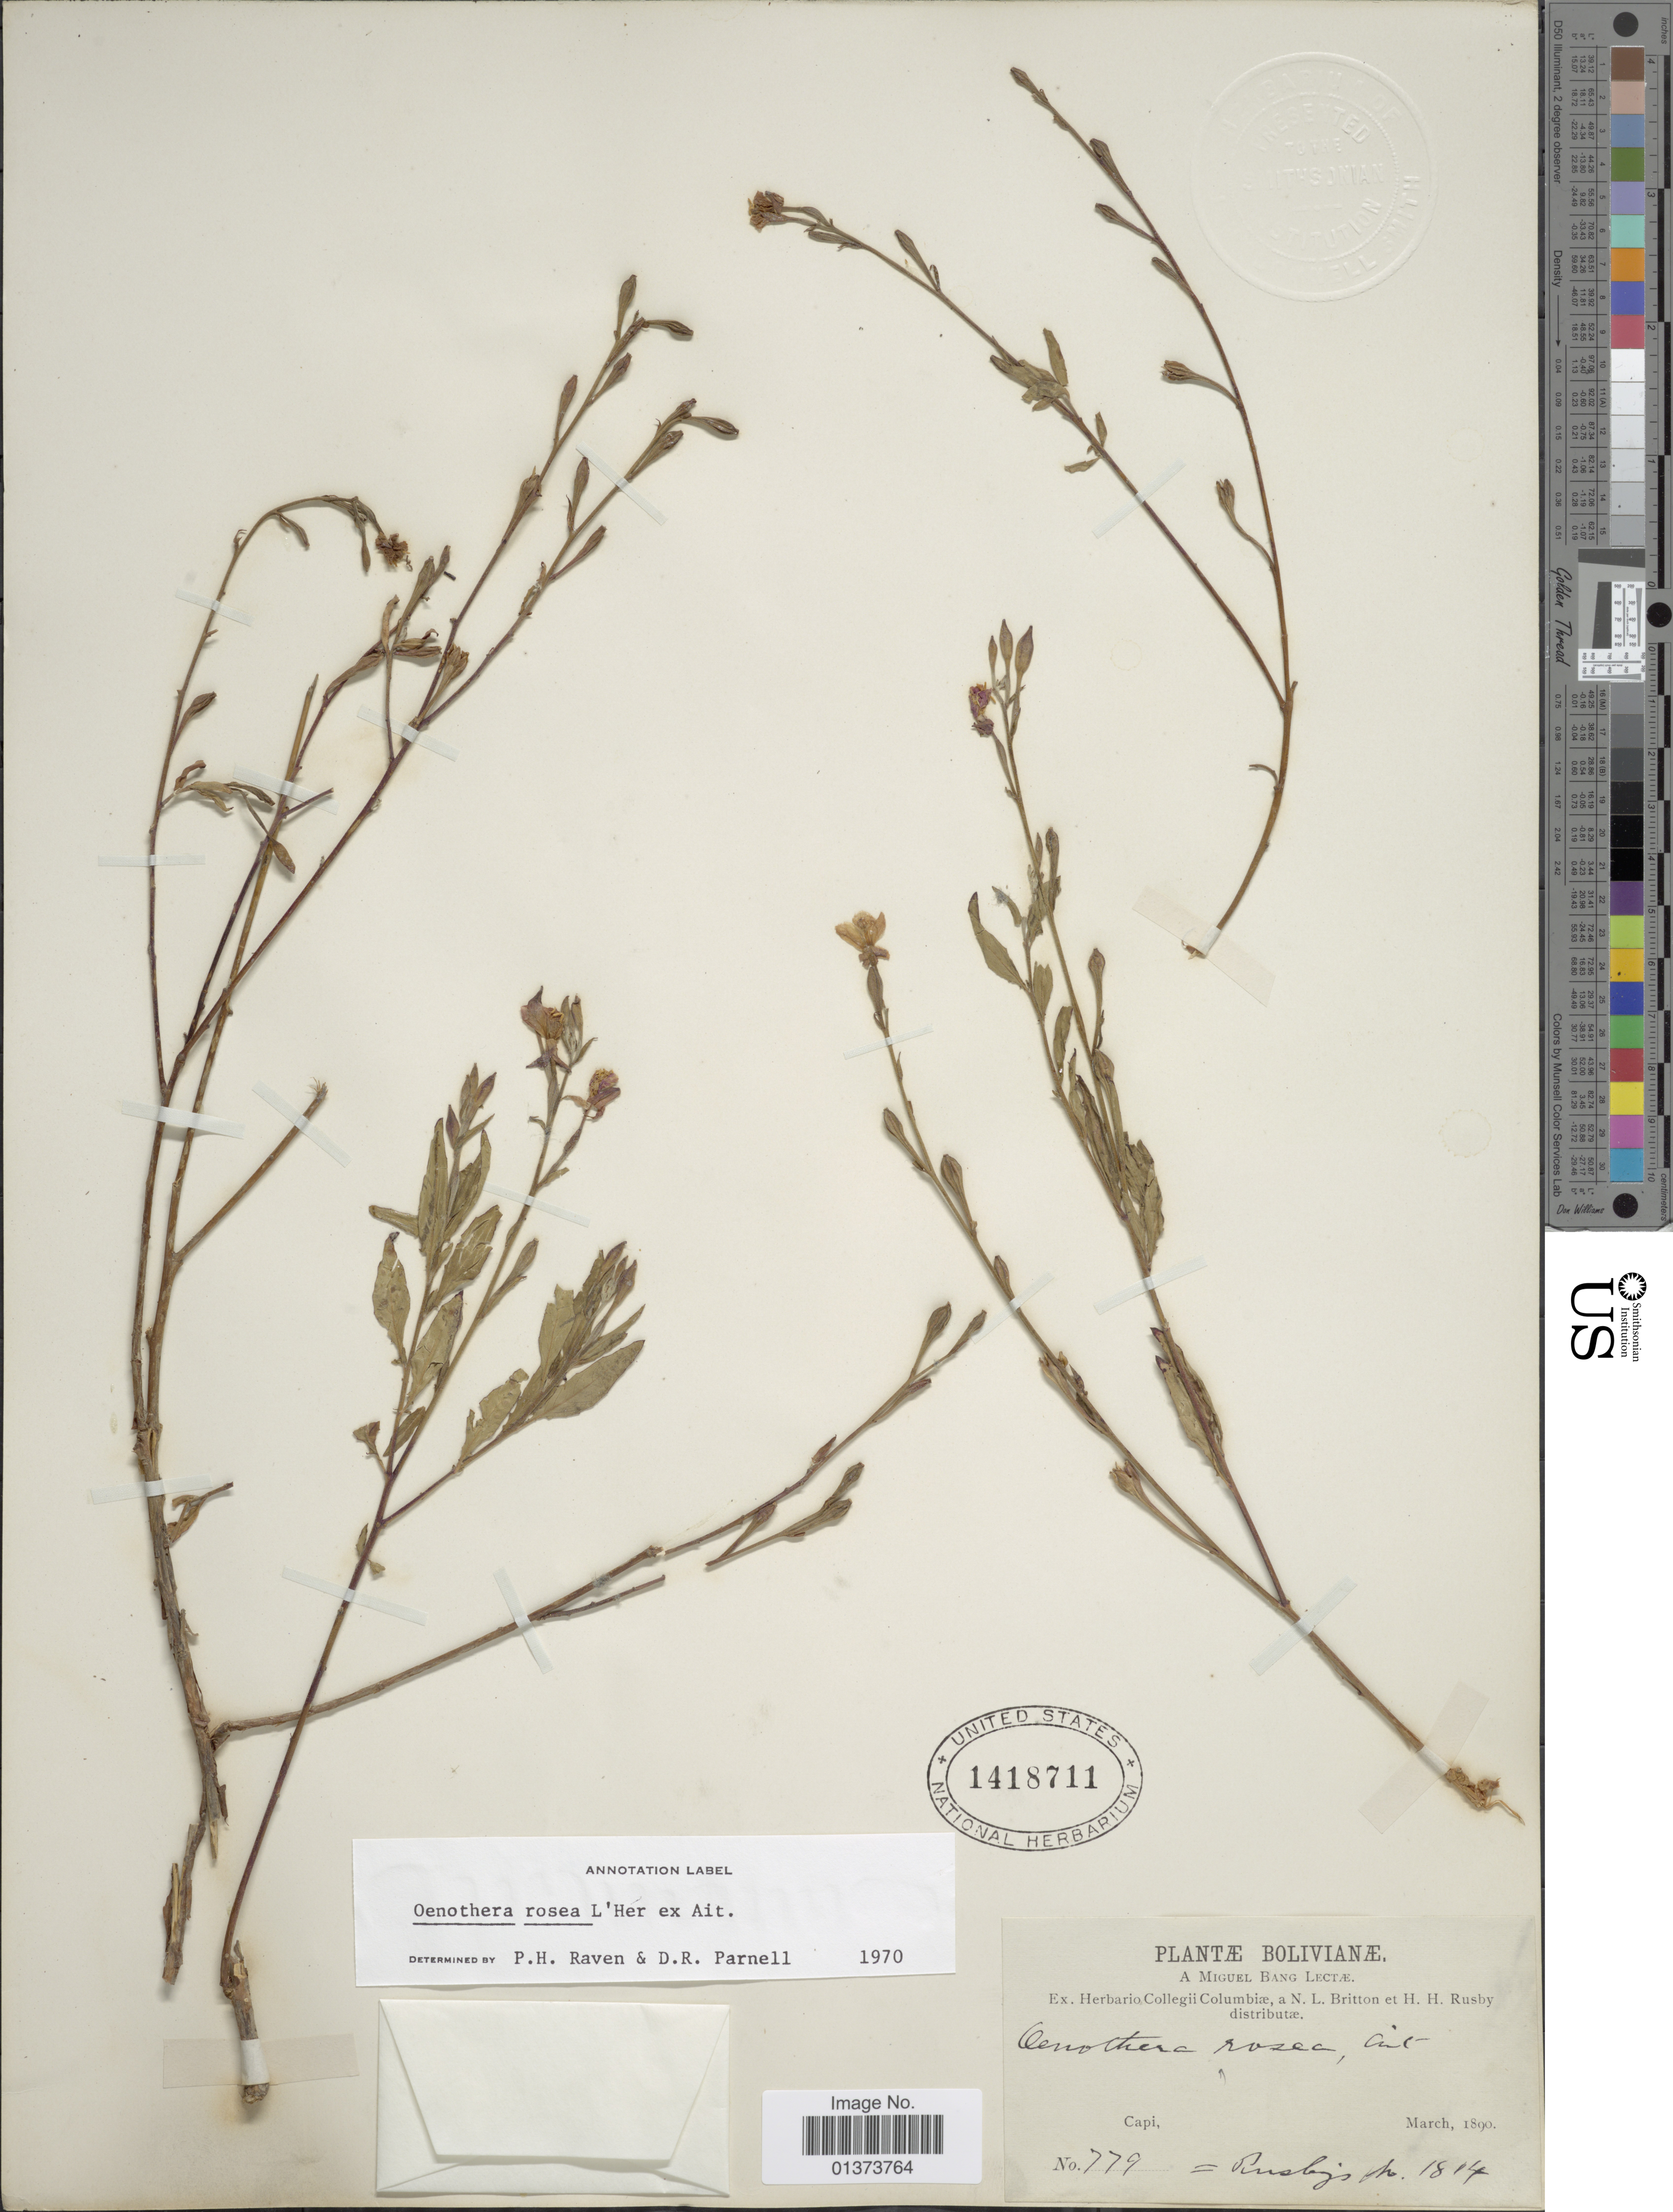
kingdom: Plantae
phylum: Tracheophyta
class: Magnoliopsida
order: Myrtales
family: Onagraceae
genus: Oenothera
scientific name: Oenothera rosea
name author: L'Hér. ex Aiton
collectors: M. Bang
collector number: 779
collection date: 1890-03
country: Bolivia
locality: Capi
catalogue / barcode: US 1418711